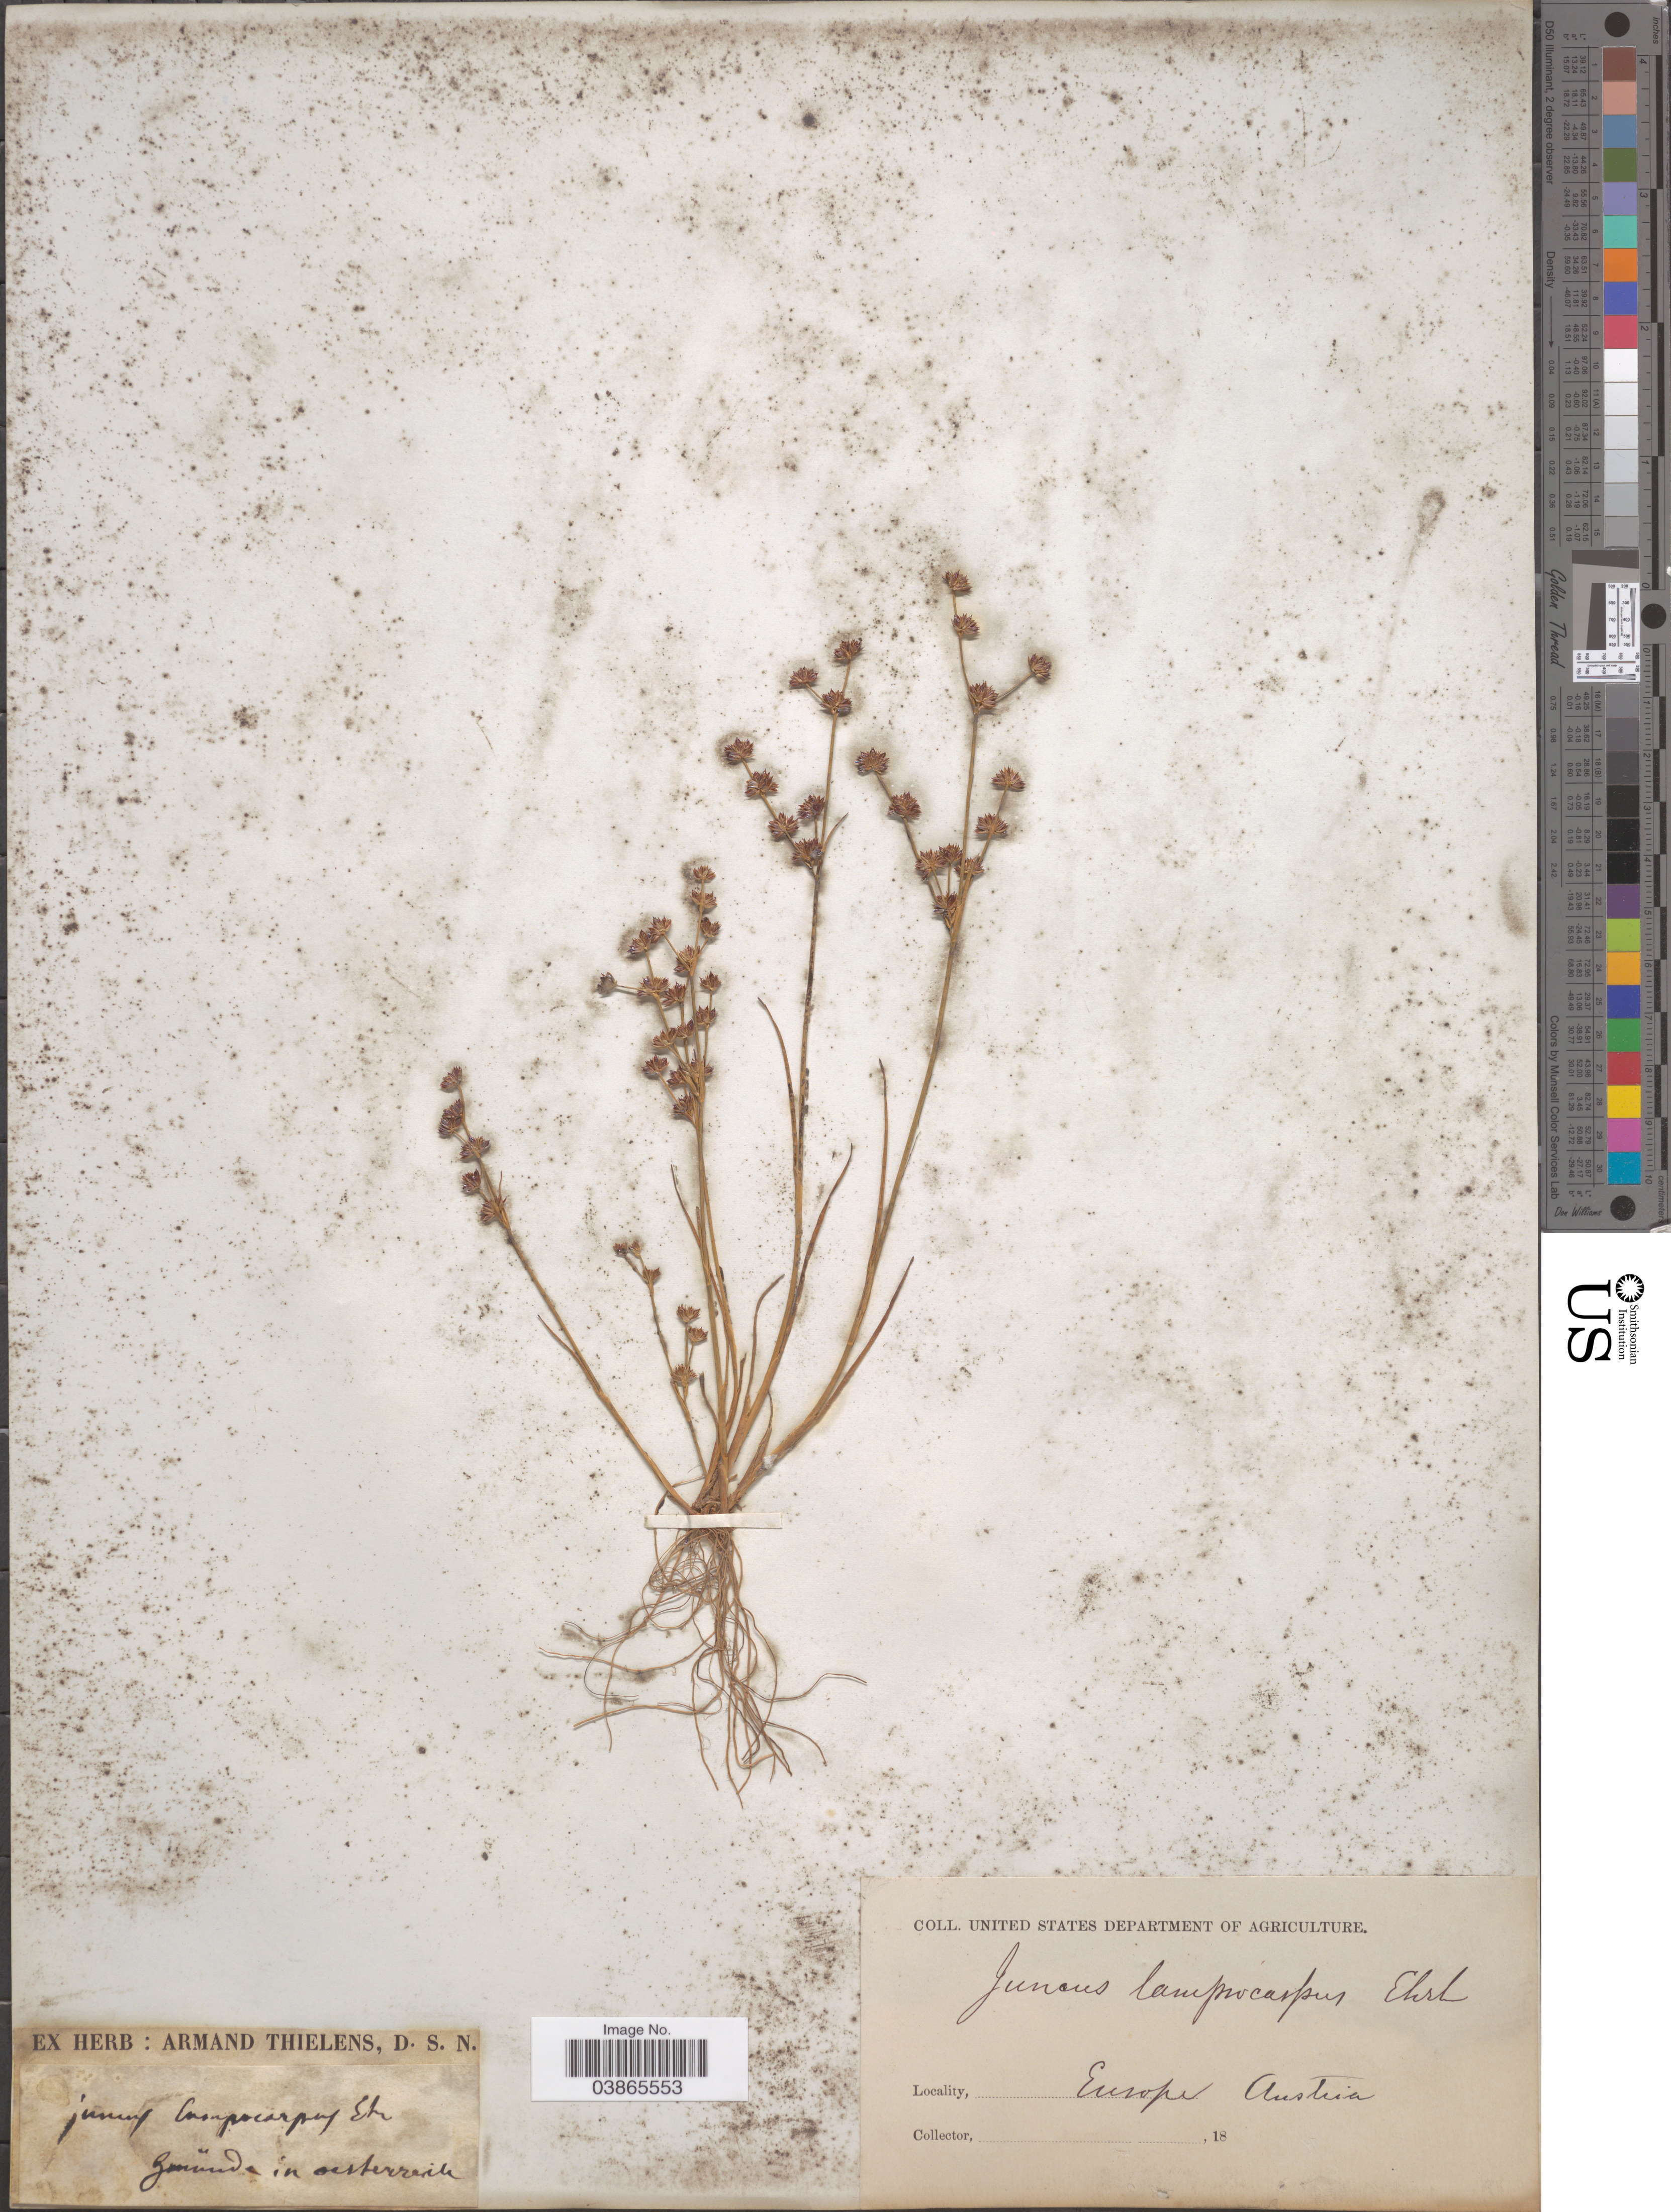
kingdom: Plantae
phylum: Tracheophyta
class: Liliopsida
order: Poales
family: Juncaceae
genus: Juncus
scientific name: Juncus lampocarpus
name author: Ehrh.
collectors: ex herb. Armand Thielens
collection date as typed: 18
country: Austria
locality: Gemunde in Oesterreich.